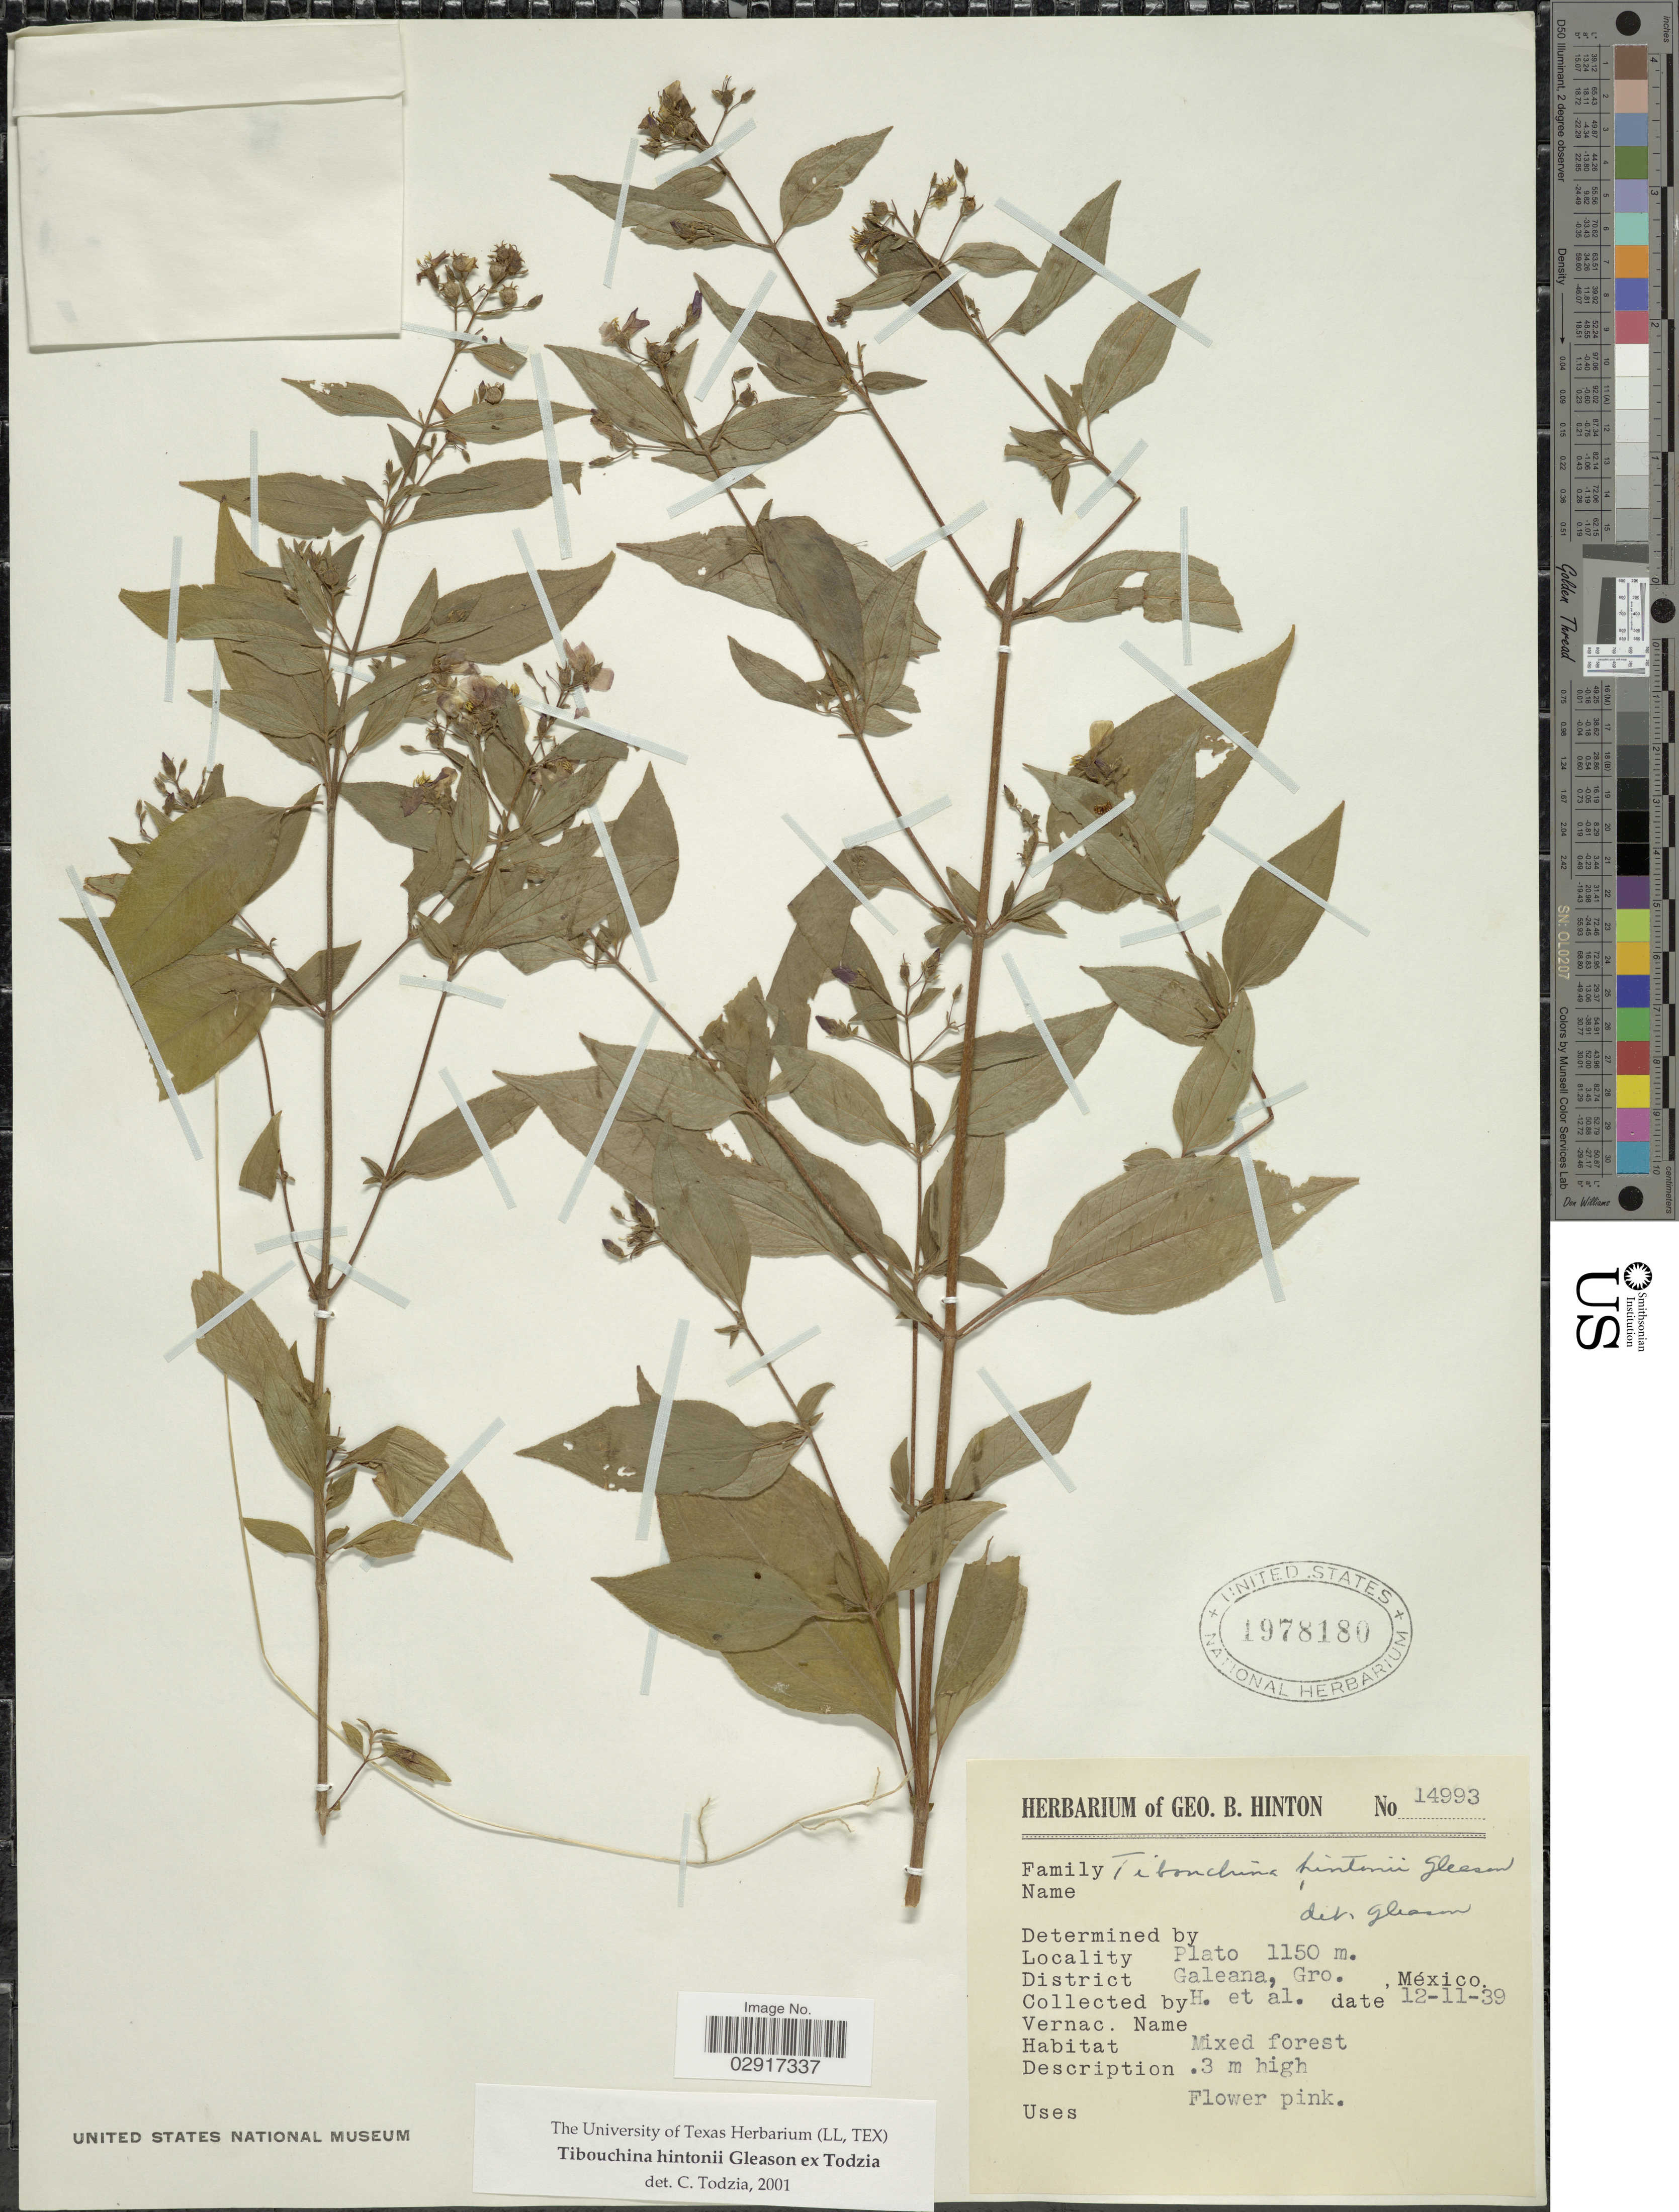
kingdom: Plantae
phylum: Tracheophyta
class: Magnoliopsida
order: Myrtales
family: Melastomataceae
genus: Chaetogastra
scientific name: Chaetogastra hintonii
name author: (Gleason ex Todzia) P.J.F. Guim. & Michelang.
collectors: G. B. Hinton & et al.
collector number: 14993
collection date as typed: Transcribed d/m/y: 11/12/39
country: Mexico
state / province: Guerrero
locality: Plato. District Galeana, Gro.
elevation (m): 1150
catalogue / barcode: US 1978180